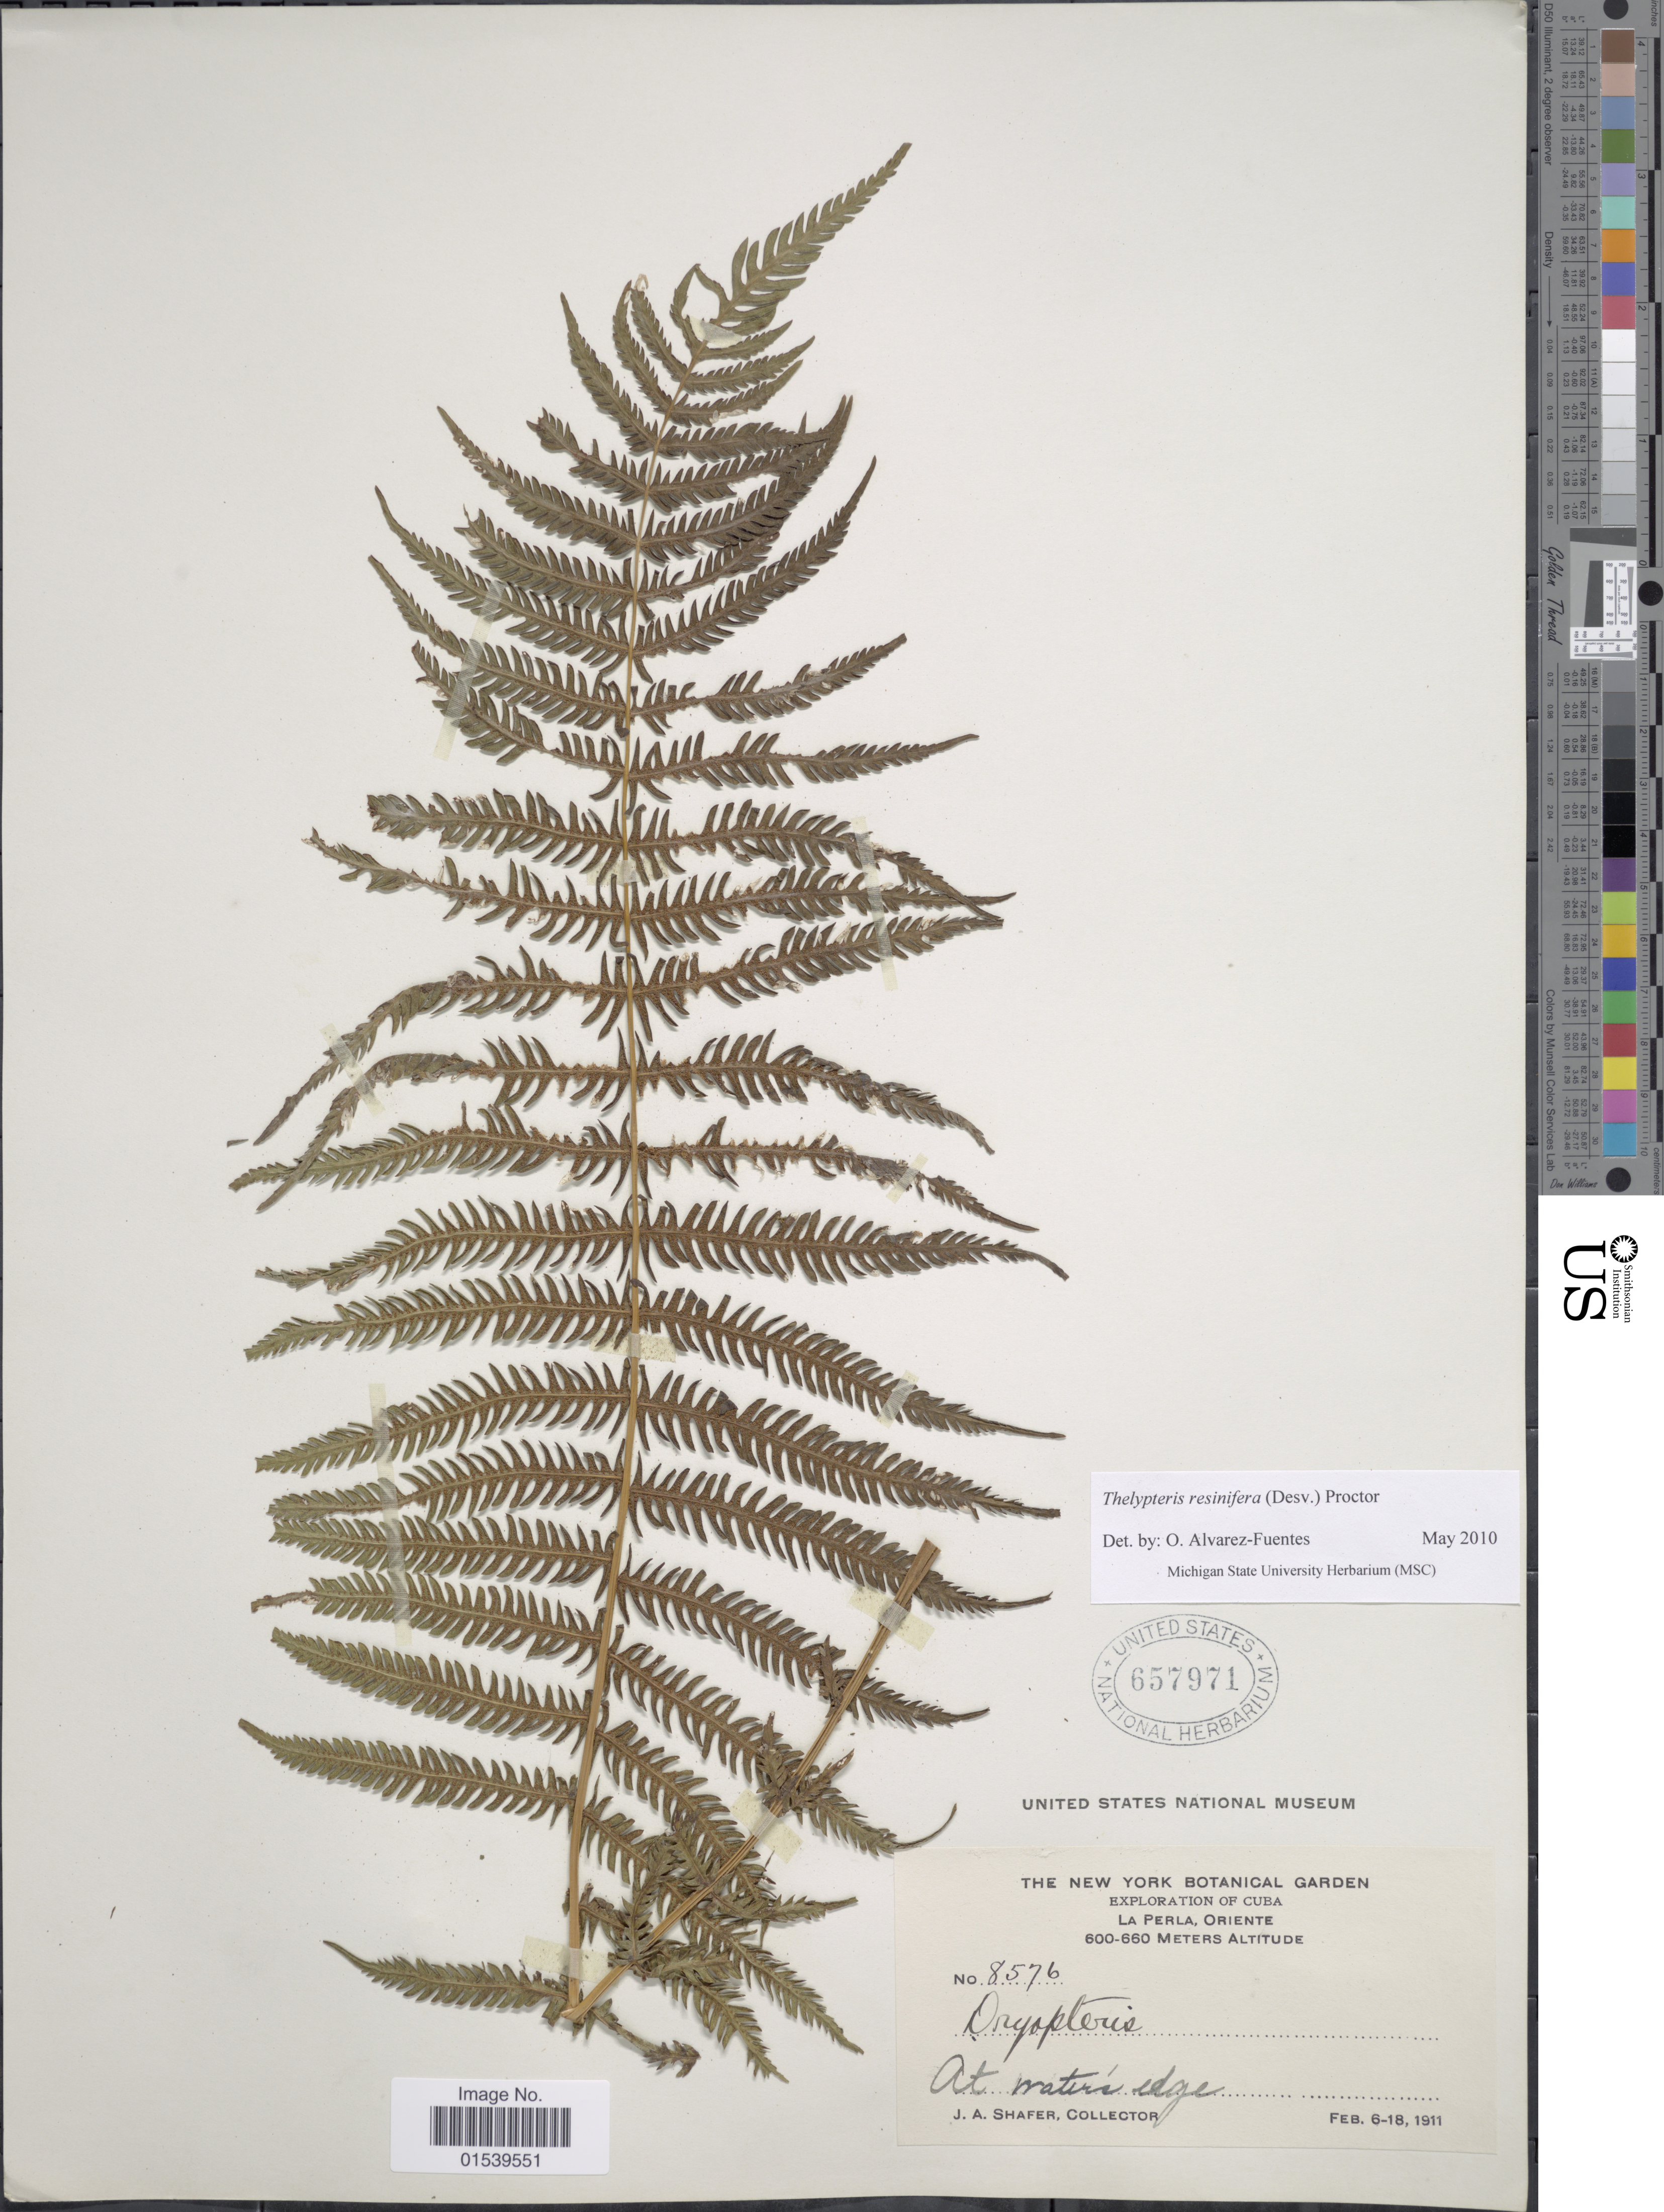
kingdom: Plantae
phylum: Tracheophyta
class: Polypodiopsida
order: Polypodiales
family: Thelypteridaceae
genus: Amauropelta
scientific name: Amauropelta resinifera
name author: (Desv.) Pic. Serm.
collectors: J. A. Shafer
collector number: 8576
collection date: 1911-02-06/1911-02-18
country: Cuba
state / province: Oriente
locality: La Perla, Oriente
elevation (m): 600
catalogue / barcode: US 657971